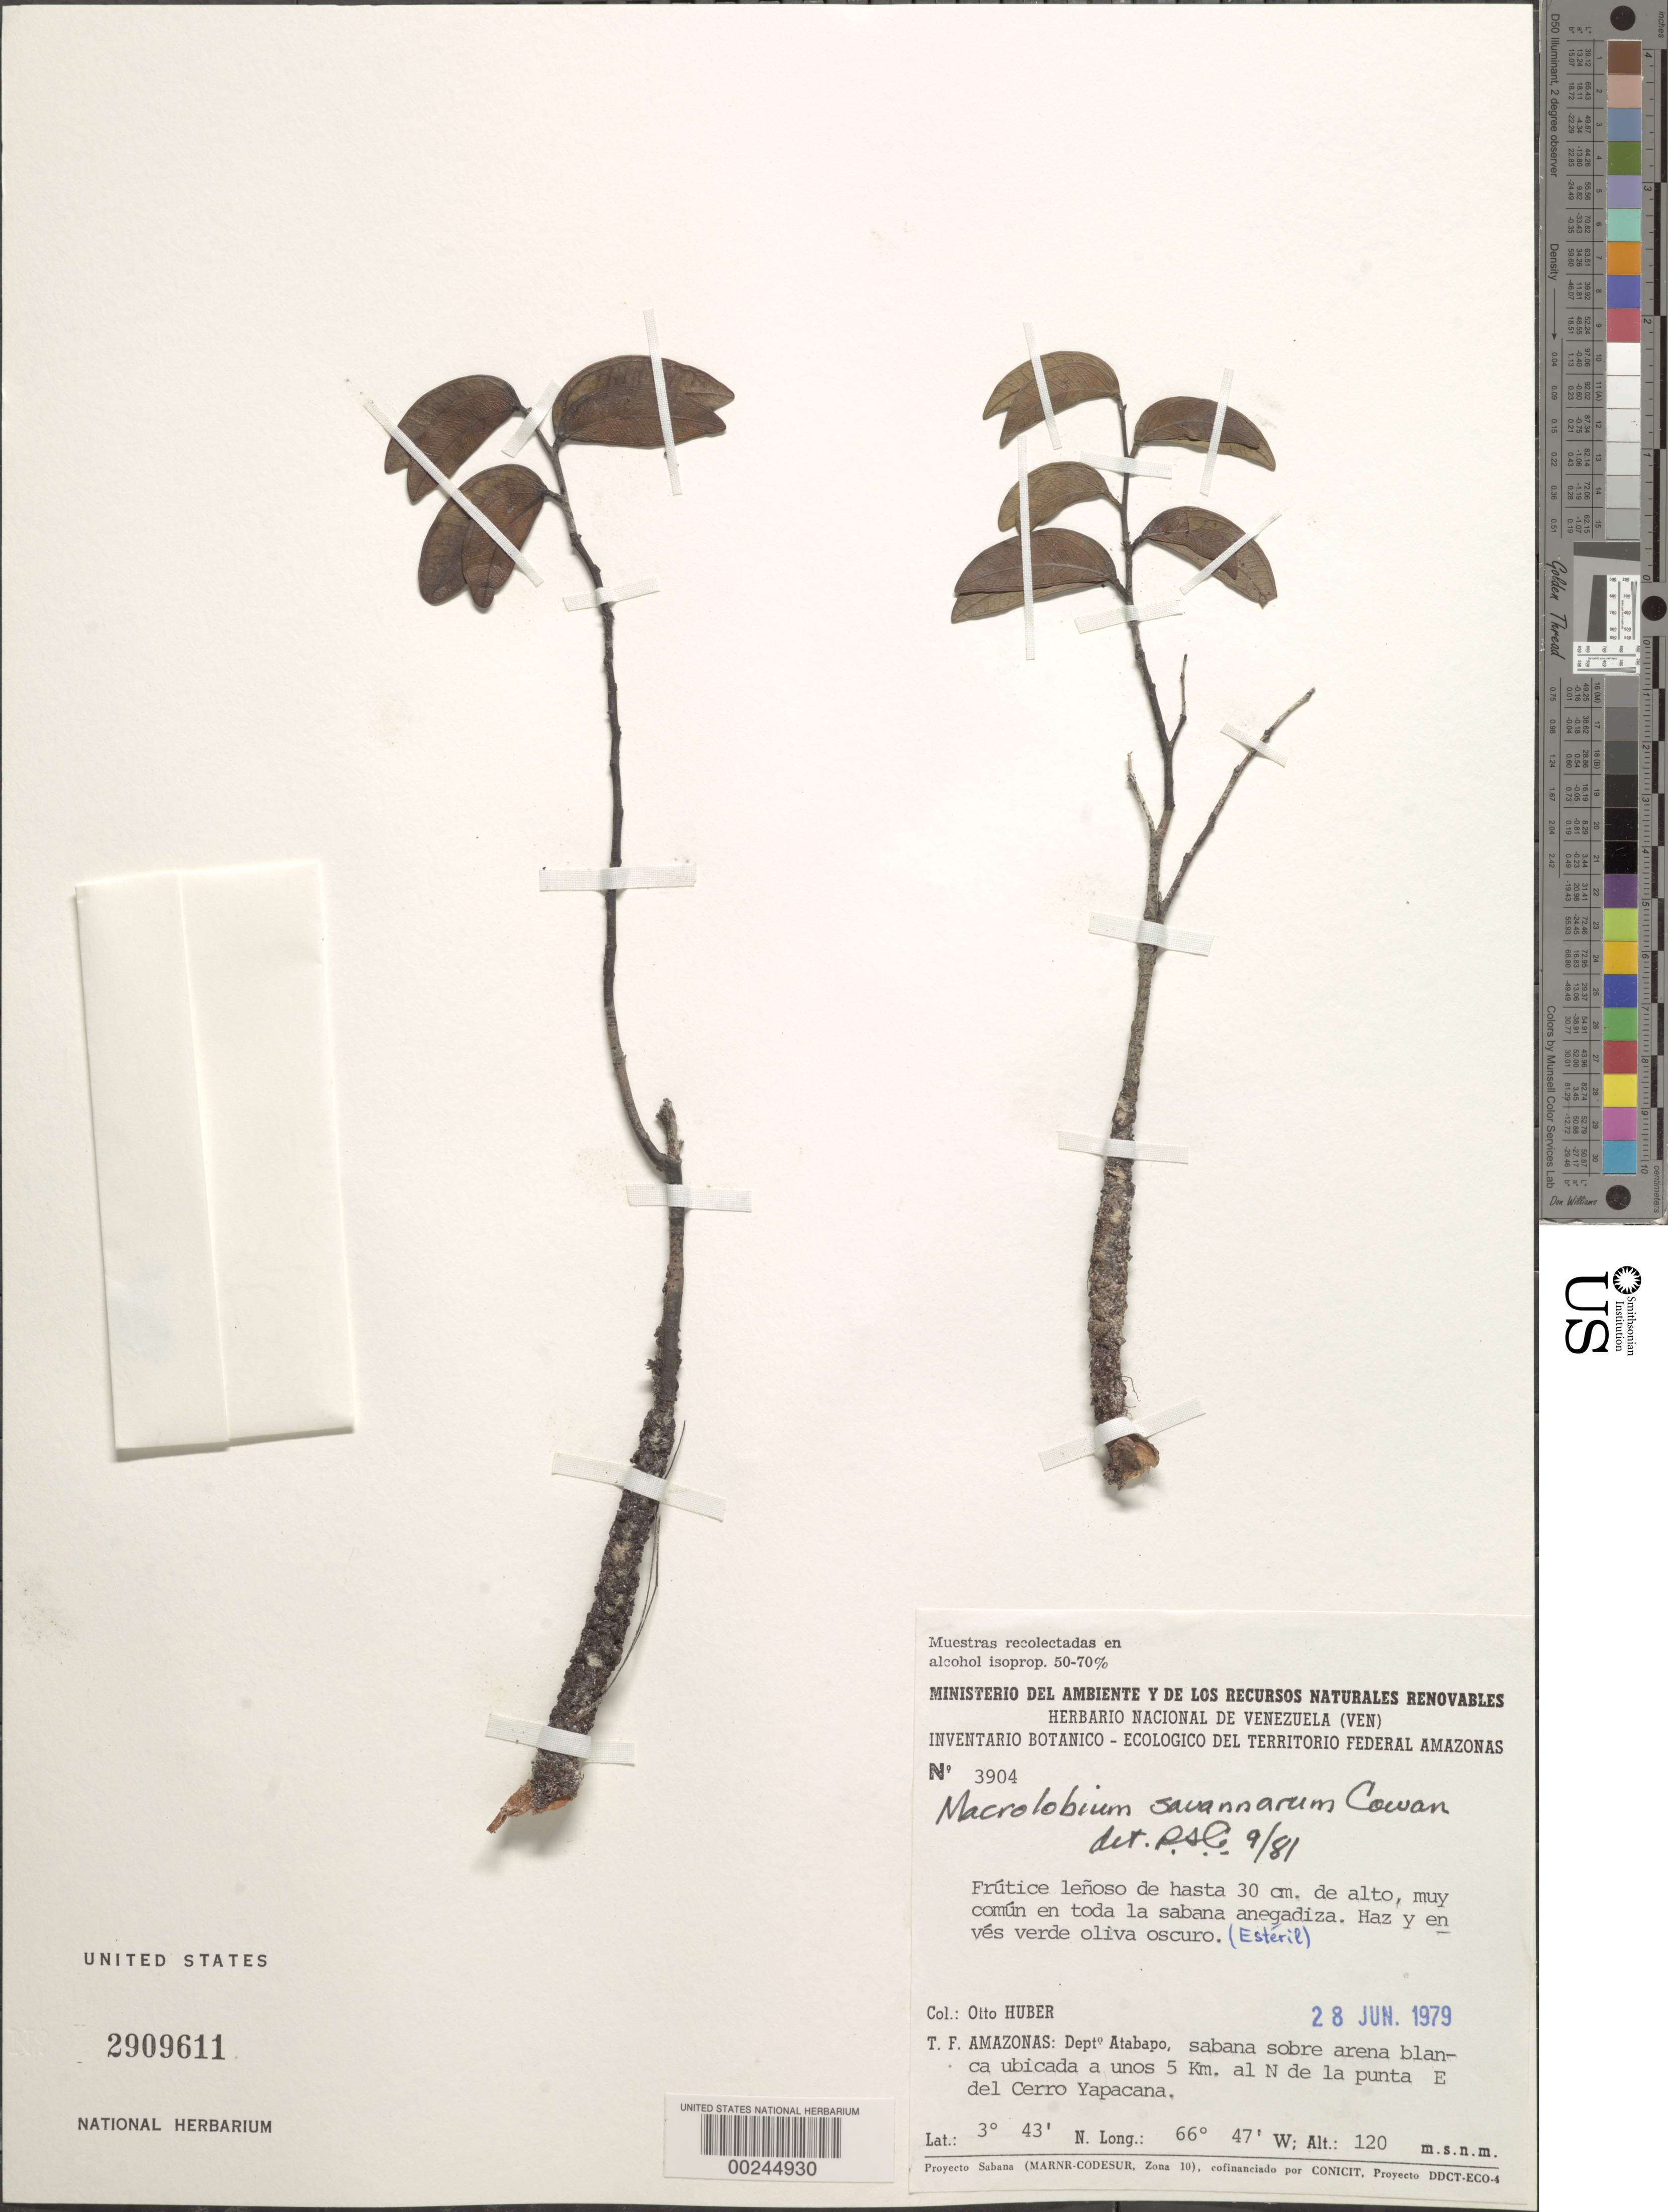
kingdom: Plantae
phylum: Tracheophyta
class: Magnoliopsida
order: Fabales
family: Fabaceae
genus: Macrolobium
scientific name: Macrolobium savannarum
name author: R.S. Cowan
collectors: O. Huber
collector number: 3904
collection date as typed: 28 Jun 1979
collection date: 1979-06-28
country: Venezuela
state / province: Amazonas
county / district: Atabapo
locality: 5 km n of the point e of the Cerro Yapacana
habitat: Savanna above white sand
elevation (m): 120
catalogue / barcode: US 2909611